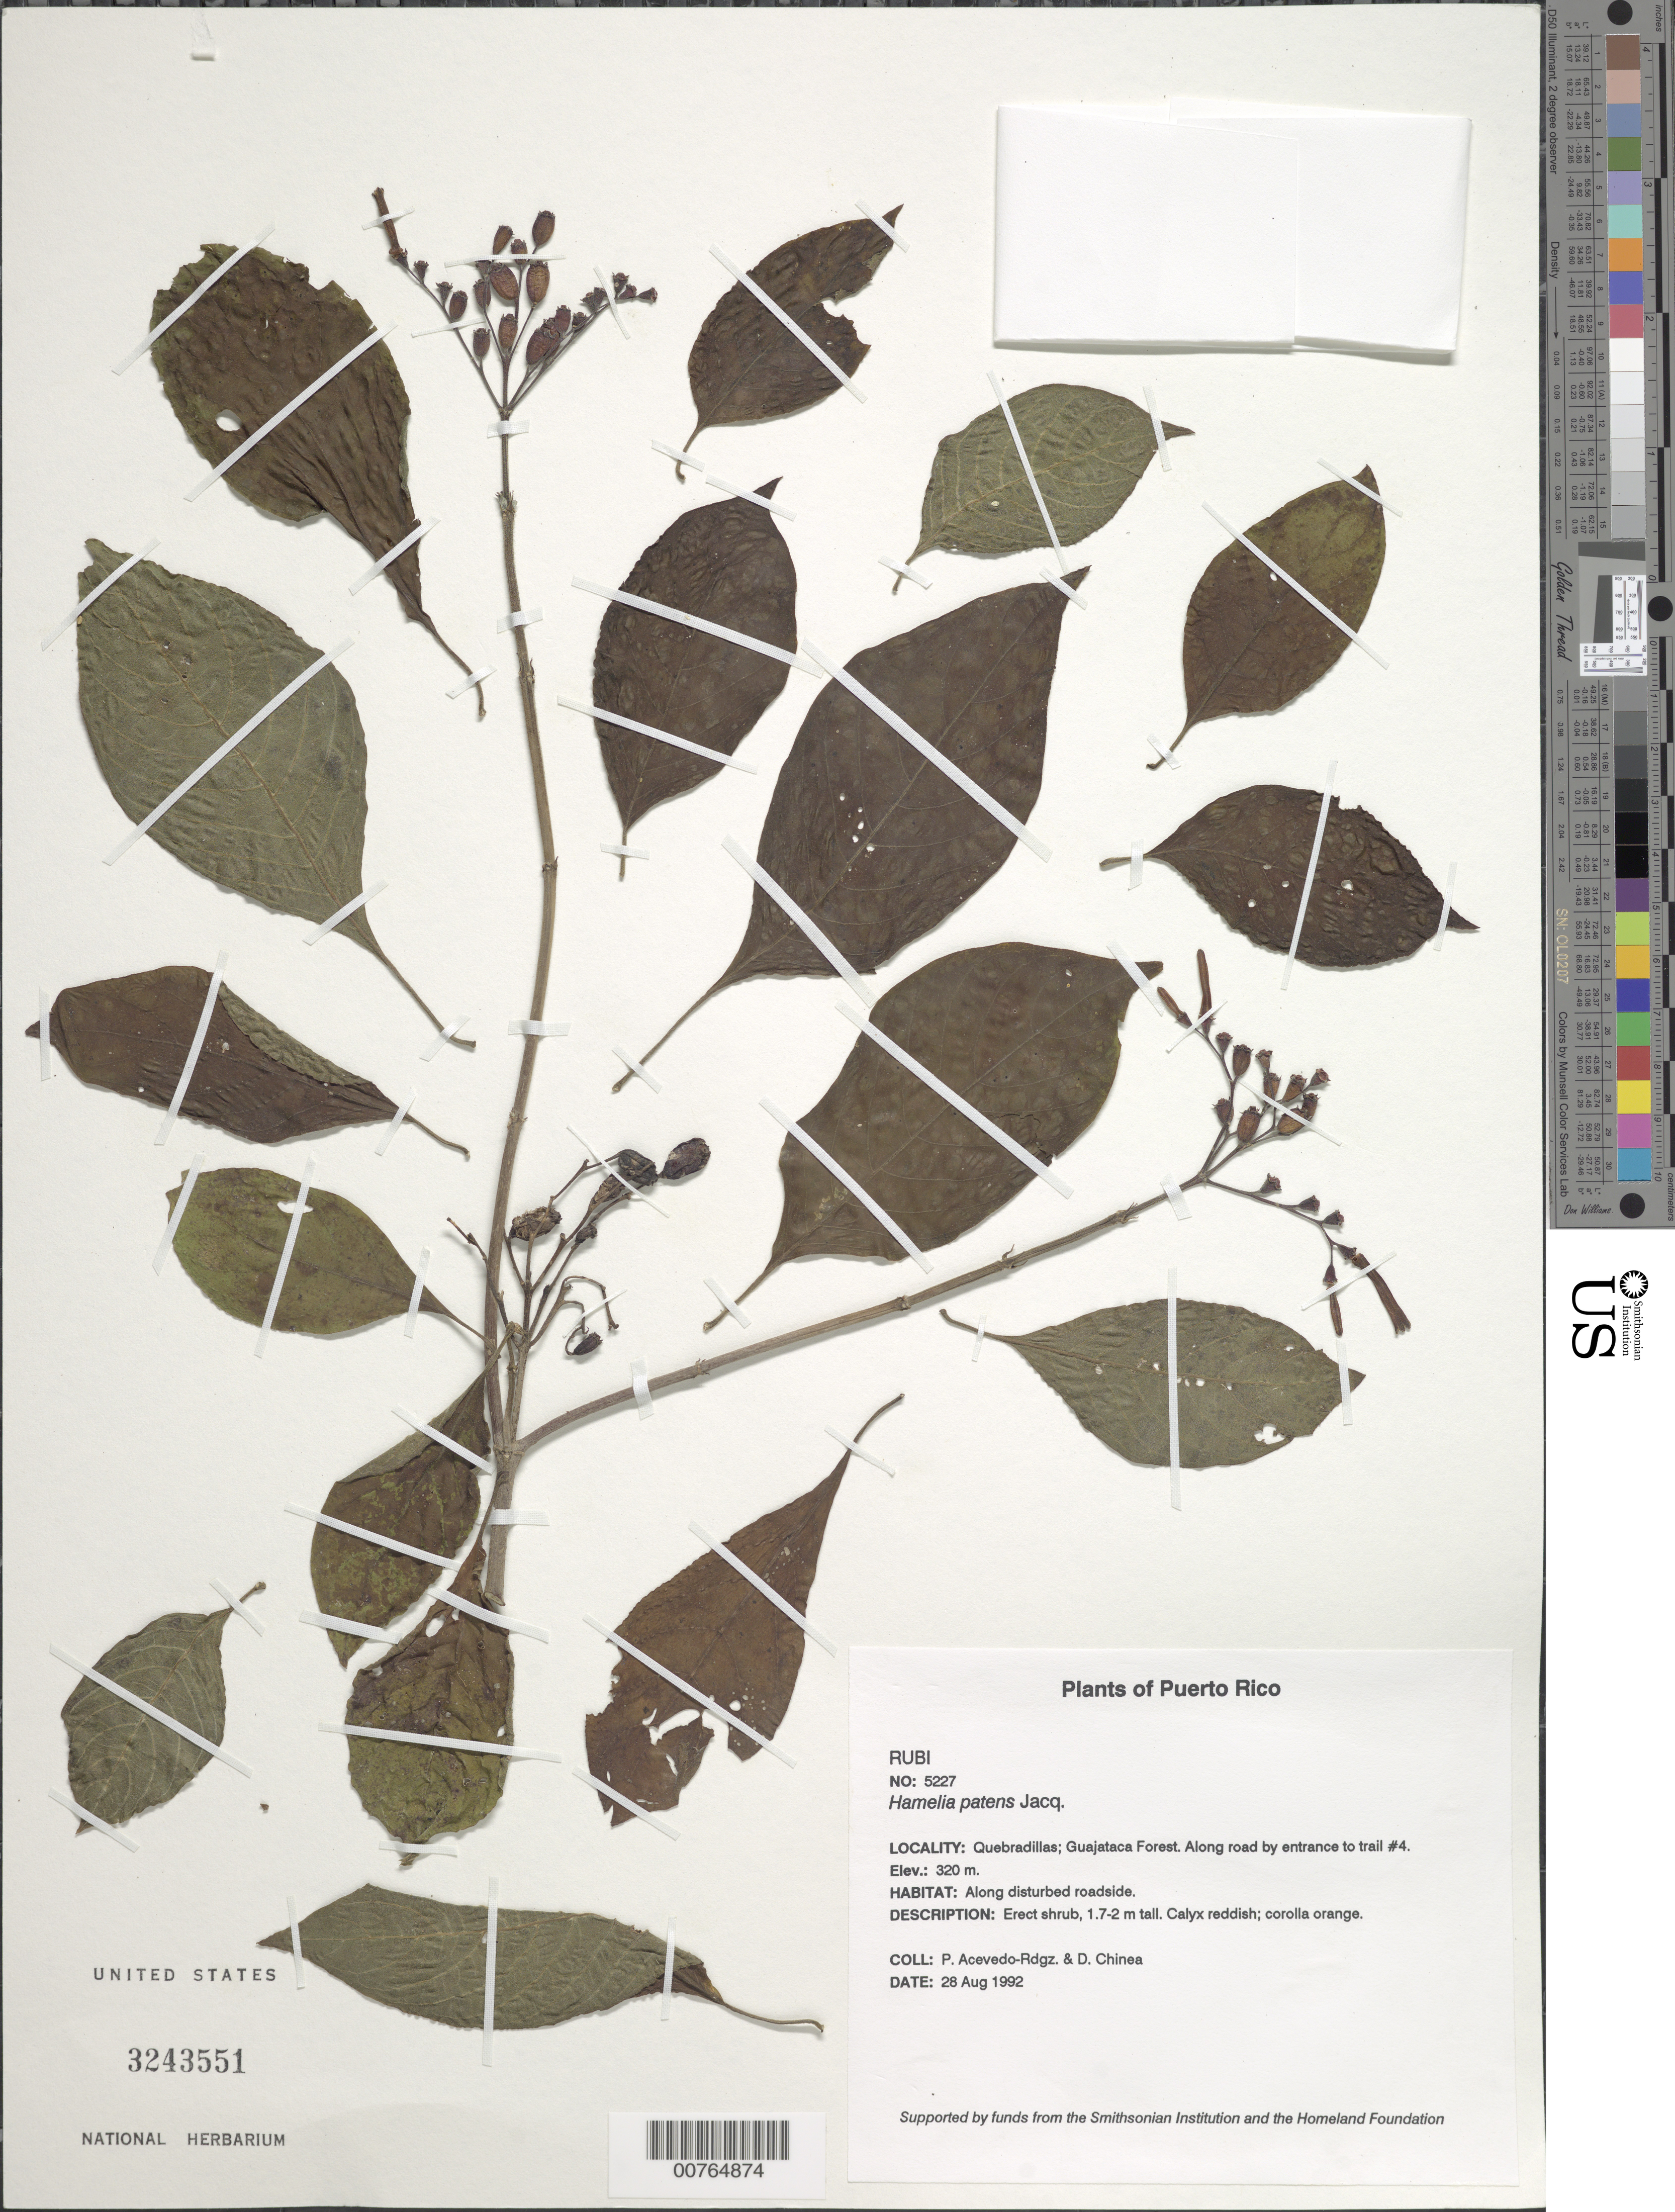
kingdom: Plantae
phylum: Tracheophyta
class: Magnoliopsida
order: Gentianales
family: Rubiaceae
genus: Hamelia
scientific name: Hamelia patens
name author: Jacq.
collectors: P. Acevedo-Rodr. & D. Chinea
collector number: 5227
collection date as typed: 28 Aug 1992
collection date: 1992-08-28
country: Puerto Rico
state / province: Isabela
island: Puerto Rico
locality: Isabela; Guajataca Forest. Along road by entrance to trail #4.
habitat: Along disturbed roadside.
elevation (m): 320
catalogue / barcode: US 3243551